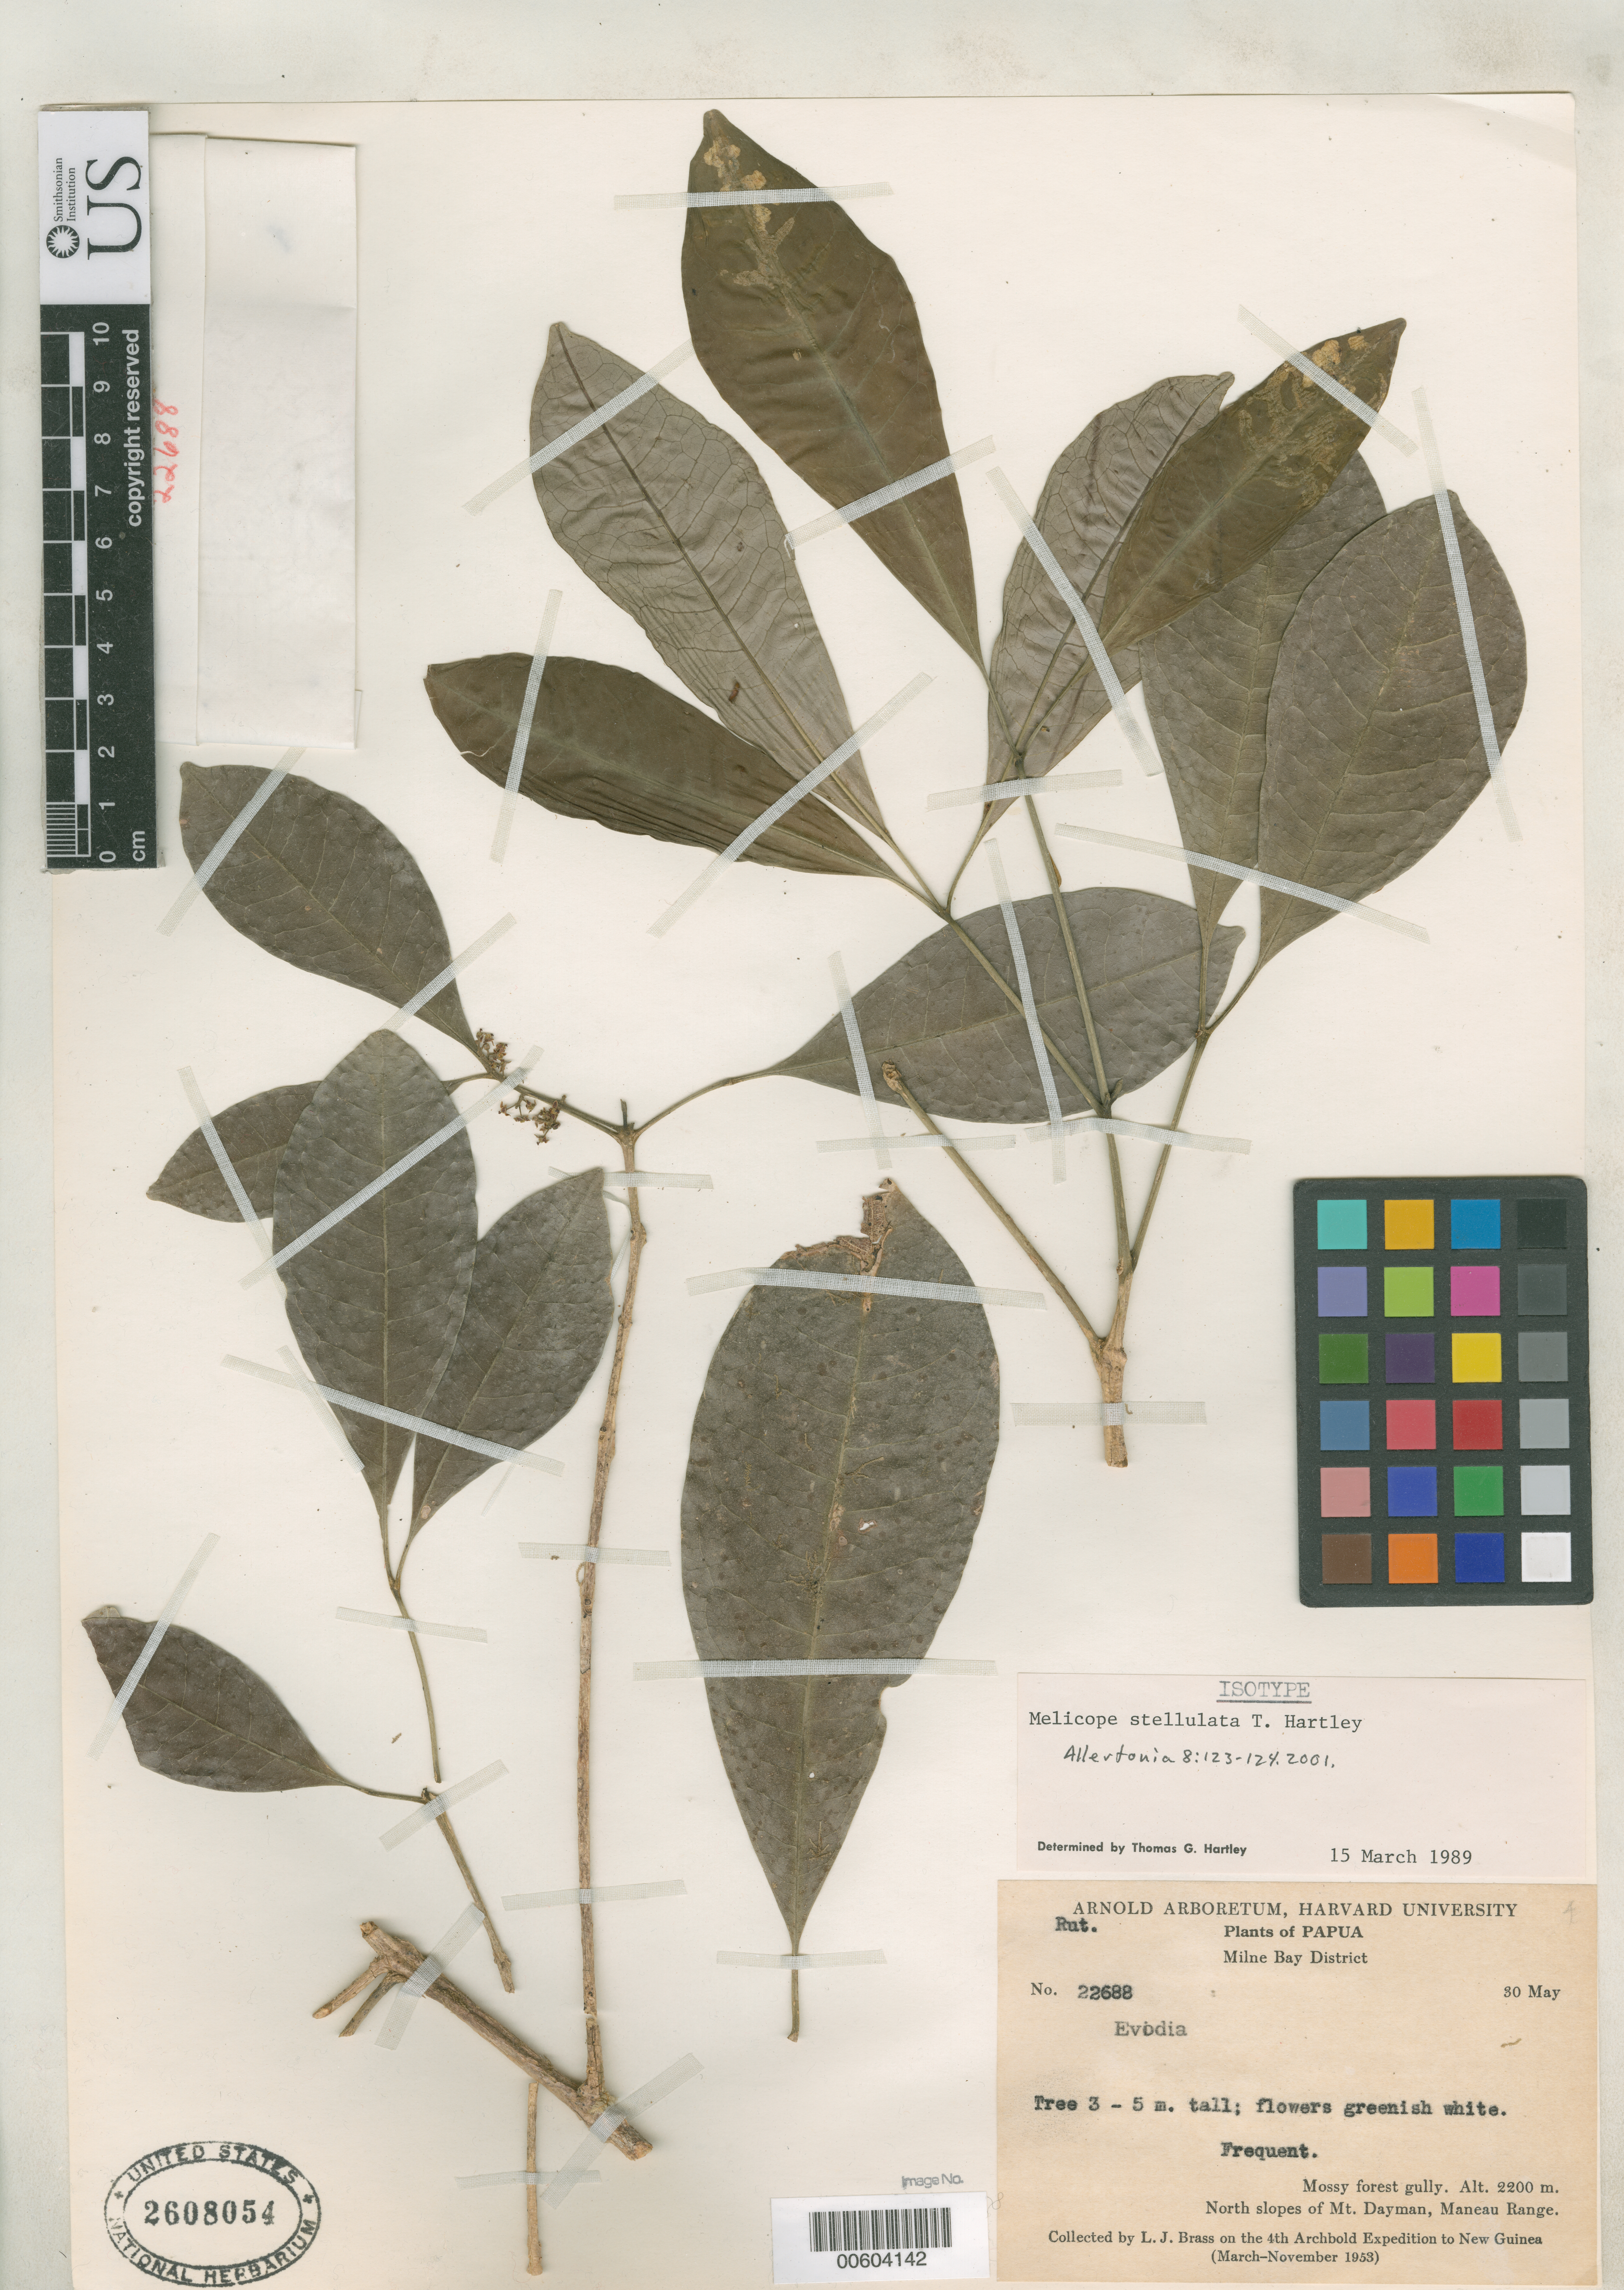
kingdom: Plantae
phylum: Tracheophyta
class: Magnoliopsida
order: Sapindales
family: Rutaceae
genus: Melicope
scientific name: Melicope stellulata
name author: T.G. Hartley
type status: Isotype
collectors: L. J. Brass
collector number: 22688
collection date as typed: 30 May 1953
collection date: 1953-05-30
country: Papua New Guinea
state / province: Milne Bay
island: New Guinea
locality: N slopes of Mt. Dayman, Manaeu Range.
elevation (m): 2200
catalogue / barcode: US 2608054